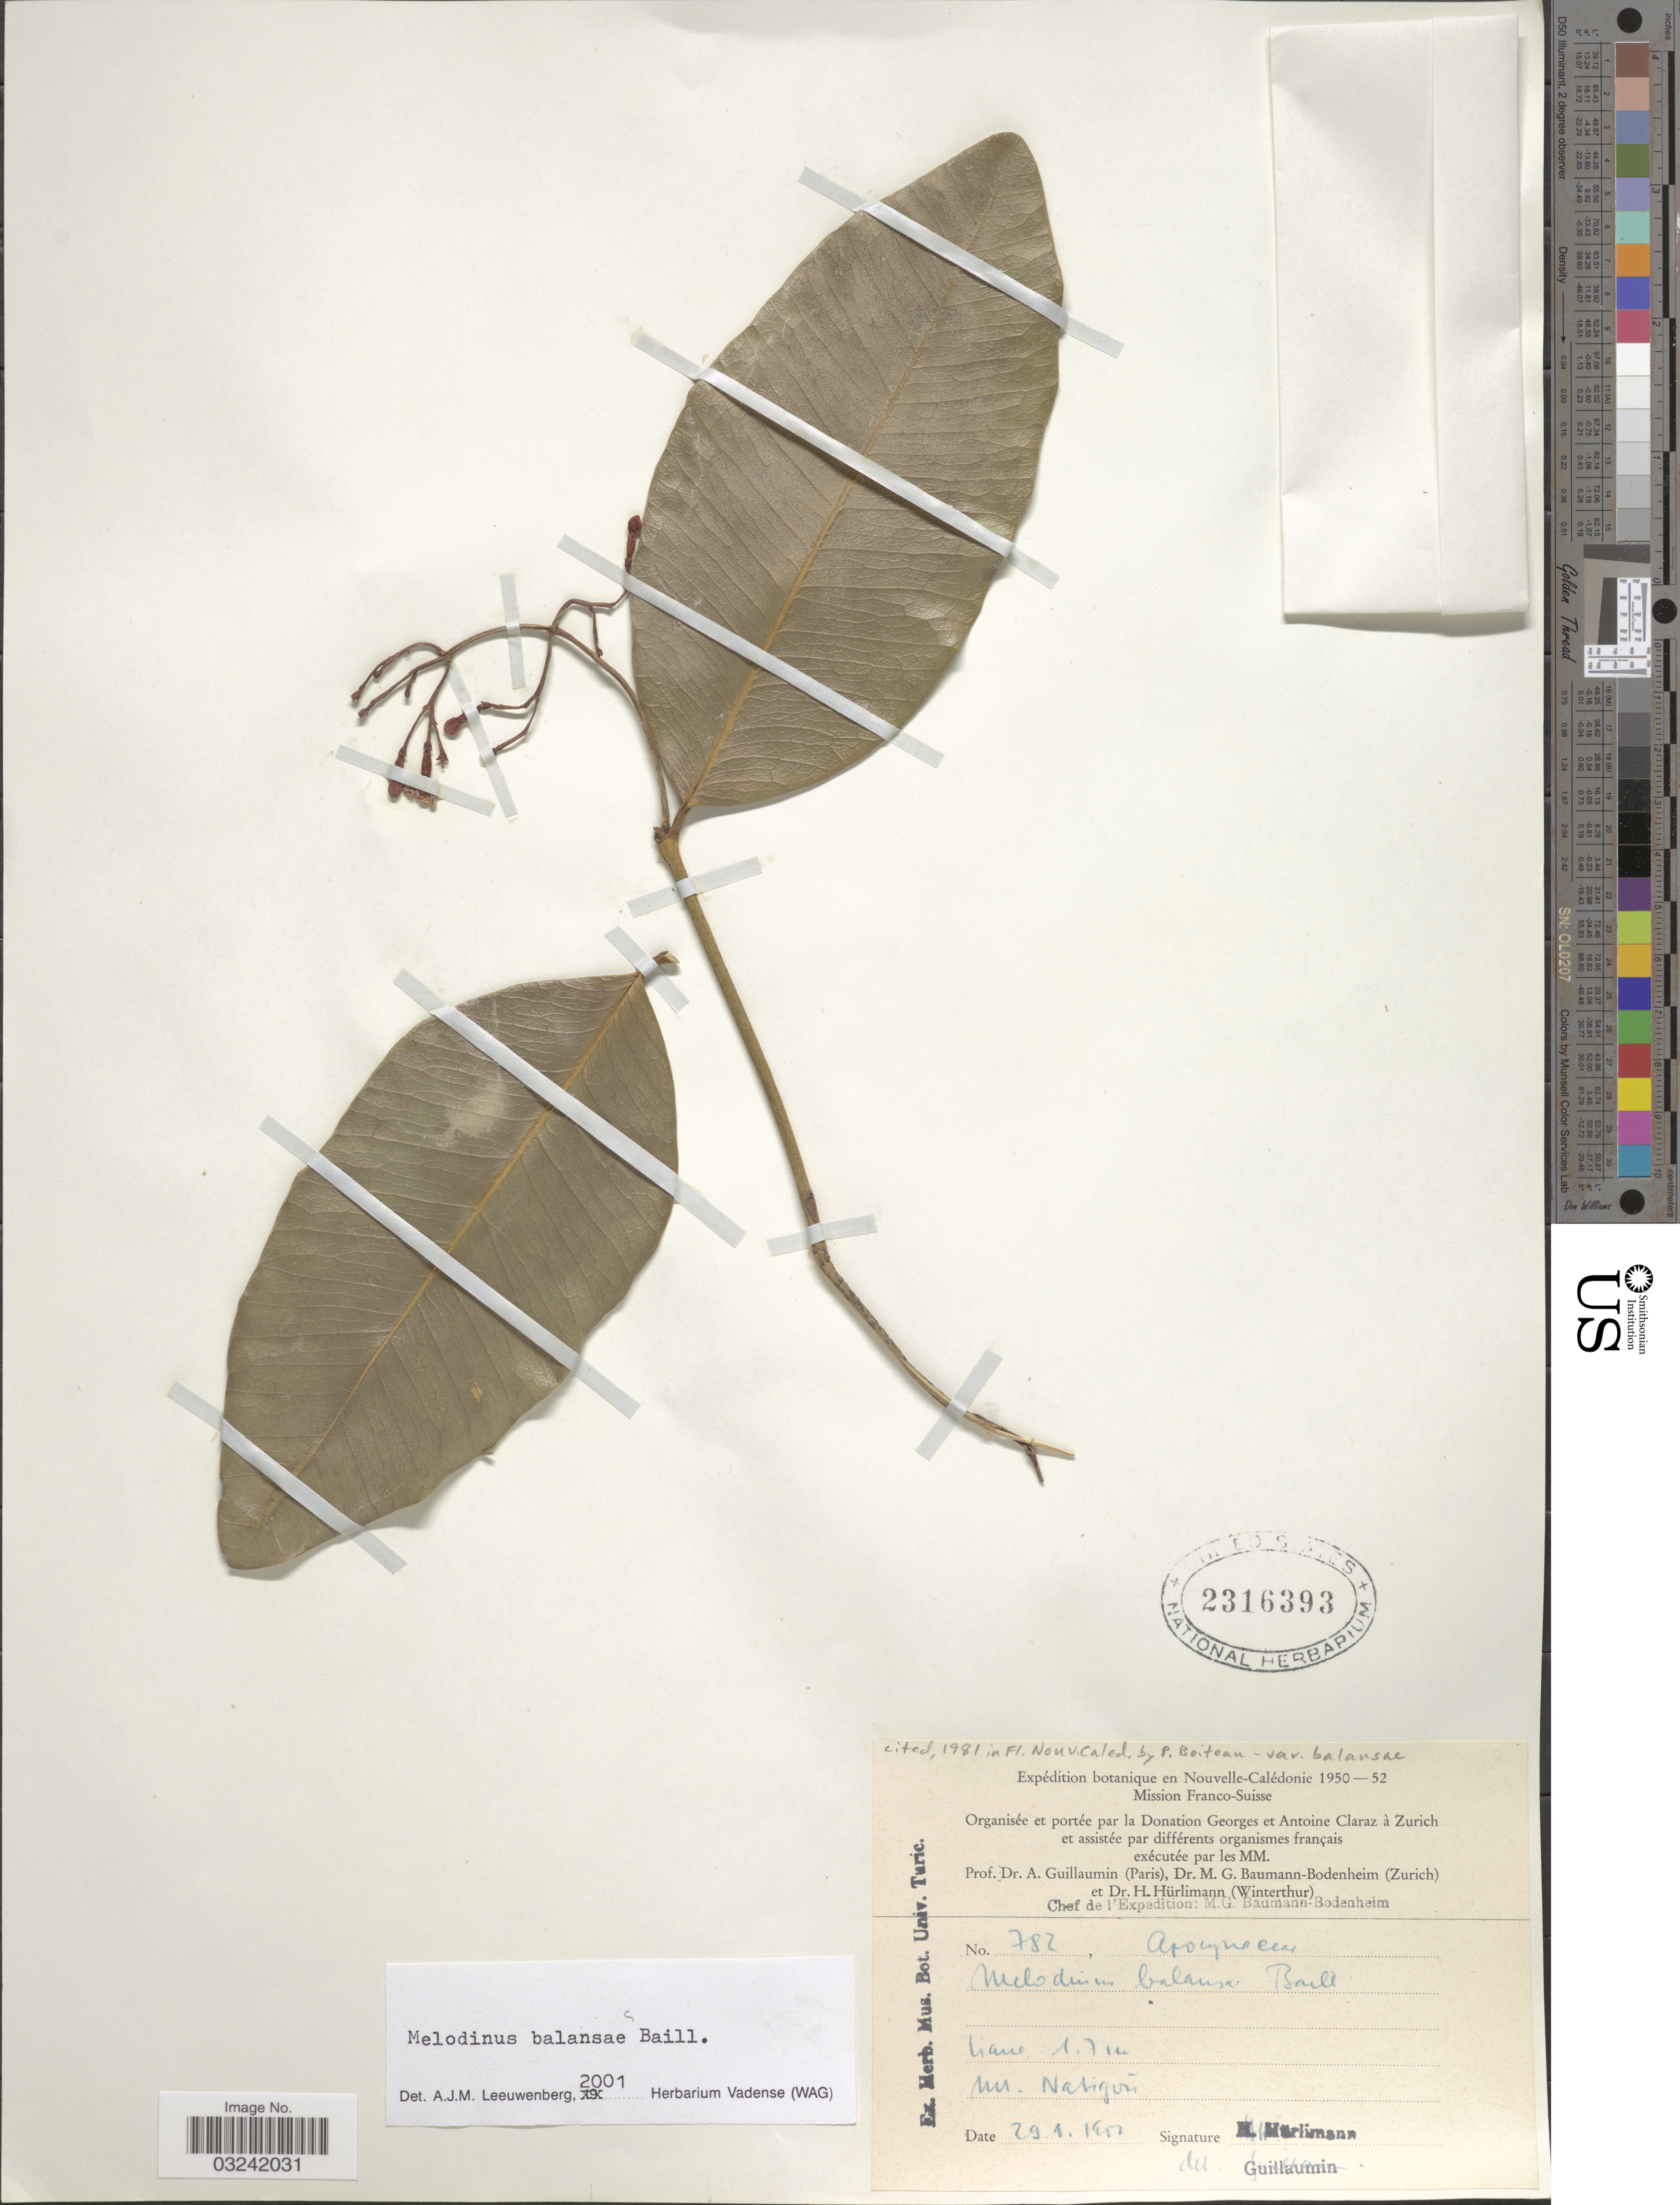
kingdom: Plantae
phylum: Tracheophyta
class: Magnoliopsida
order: Gentianales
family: Apocynaceae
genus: Melodinus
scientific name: Melodinus balansae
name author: Baill.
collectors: H. Hürlimann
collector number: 782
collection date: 1951-01-29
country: New Caledonia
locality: Nouvelle-Calédonie, Mt. Natigun.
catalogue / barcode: US 2316393